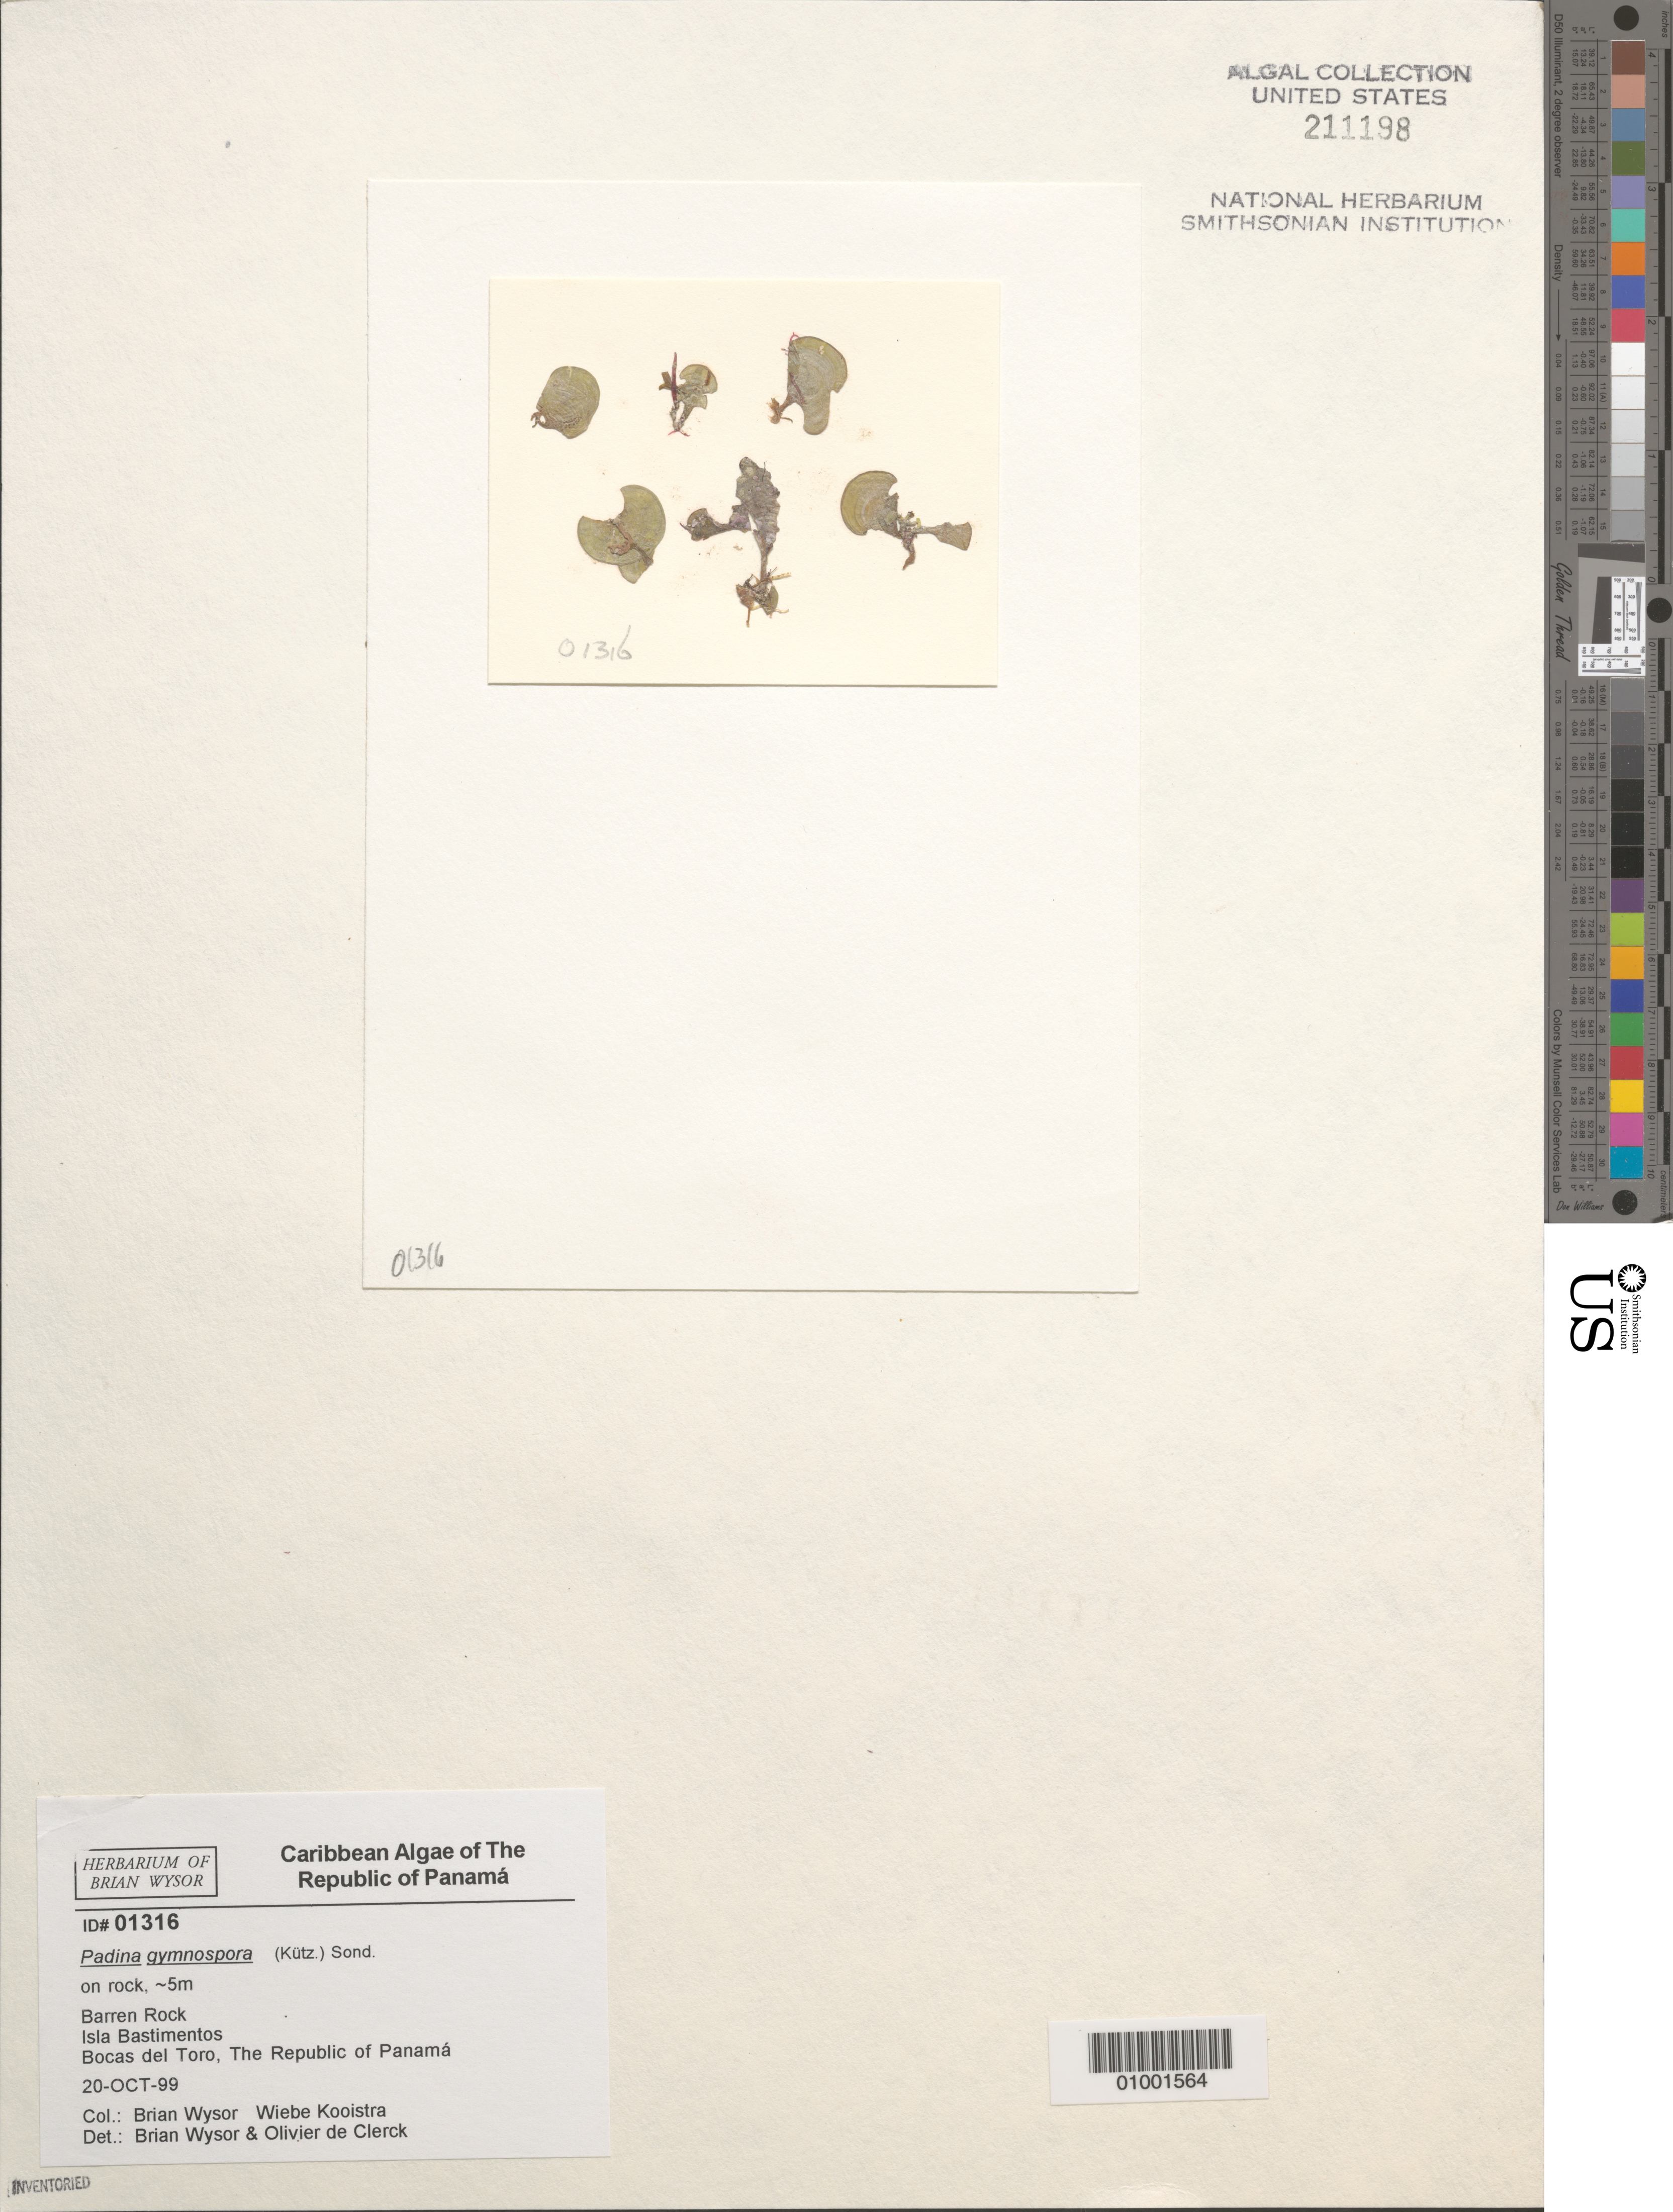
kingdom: Chromista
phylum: Ochrophyta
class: Phaeophyceae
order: Dictyotales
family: Dictyotaceae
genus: Padina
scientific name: Padina gymnospora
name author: (Kütz.) O.G. Sond.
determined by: de Clerck, O.; Wysor, B.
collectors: B. Wysor & W. Kooistra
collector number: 01316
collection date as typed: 20 Oct 1999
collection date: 1999-10-20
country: Panama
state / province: Bocas del Toro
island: Bastimentos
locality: Barren Rock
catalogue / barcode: US 211198